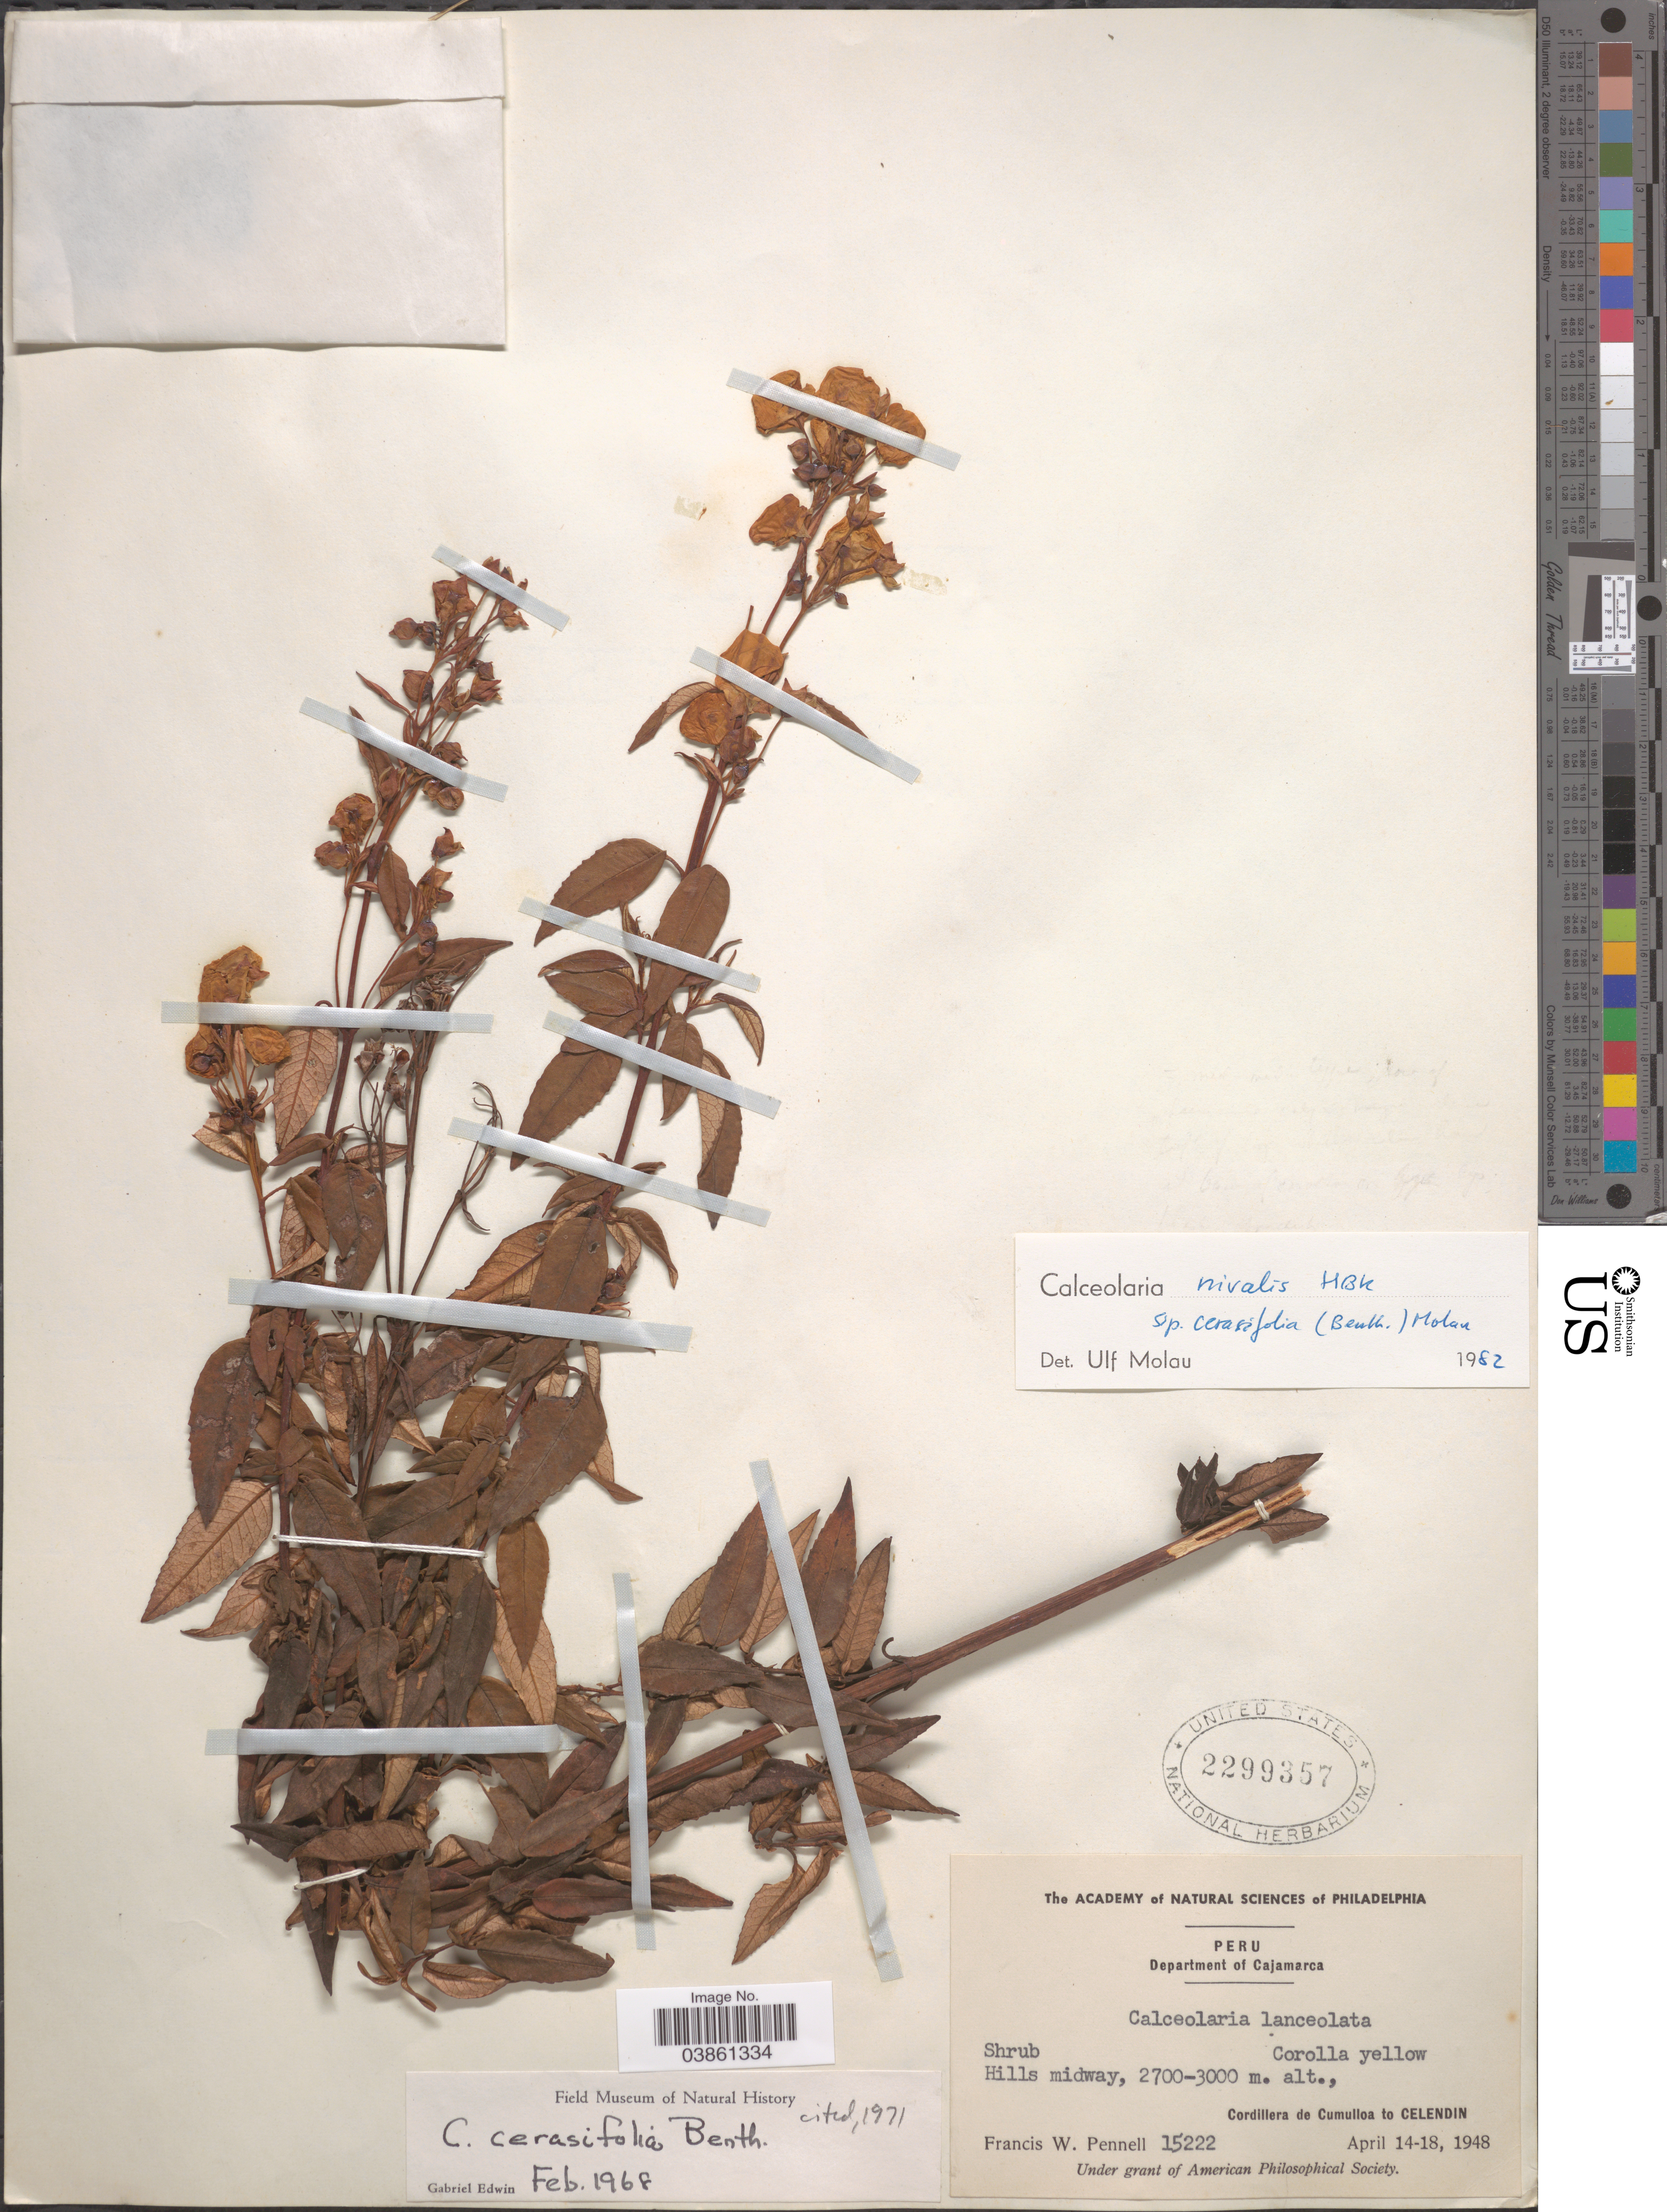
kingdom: Plantae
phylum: Tracheophyta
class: Magnoliopsida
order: Lamiales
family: Calceolariaceae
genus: Calceolaria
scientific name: Calceolaria nivalis subsp. cerasifolia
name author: (Benth.) Molau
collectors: F. W. Pennell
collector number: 15222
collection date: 1948-04-14/1948-04-18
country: Peru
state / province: Cajamarca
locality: Department of Cajamarca. Hills midway, Cordillera de Cumulloa to Celendin.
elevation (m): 2700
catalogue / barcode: US 2299357